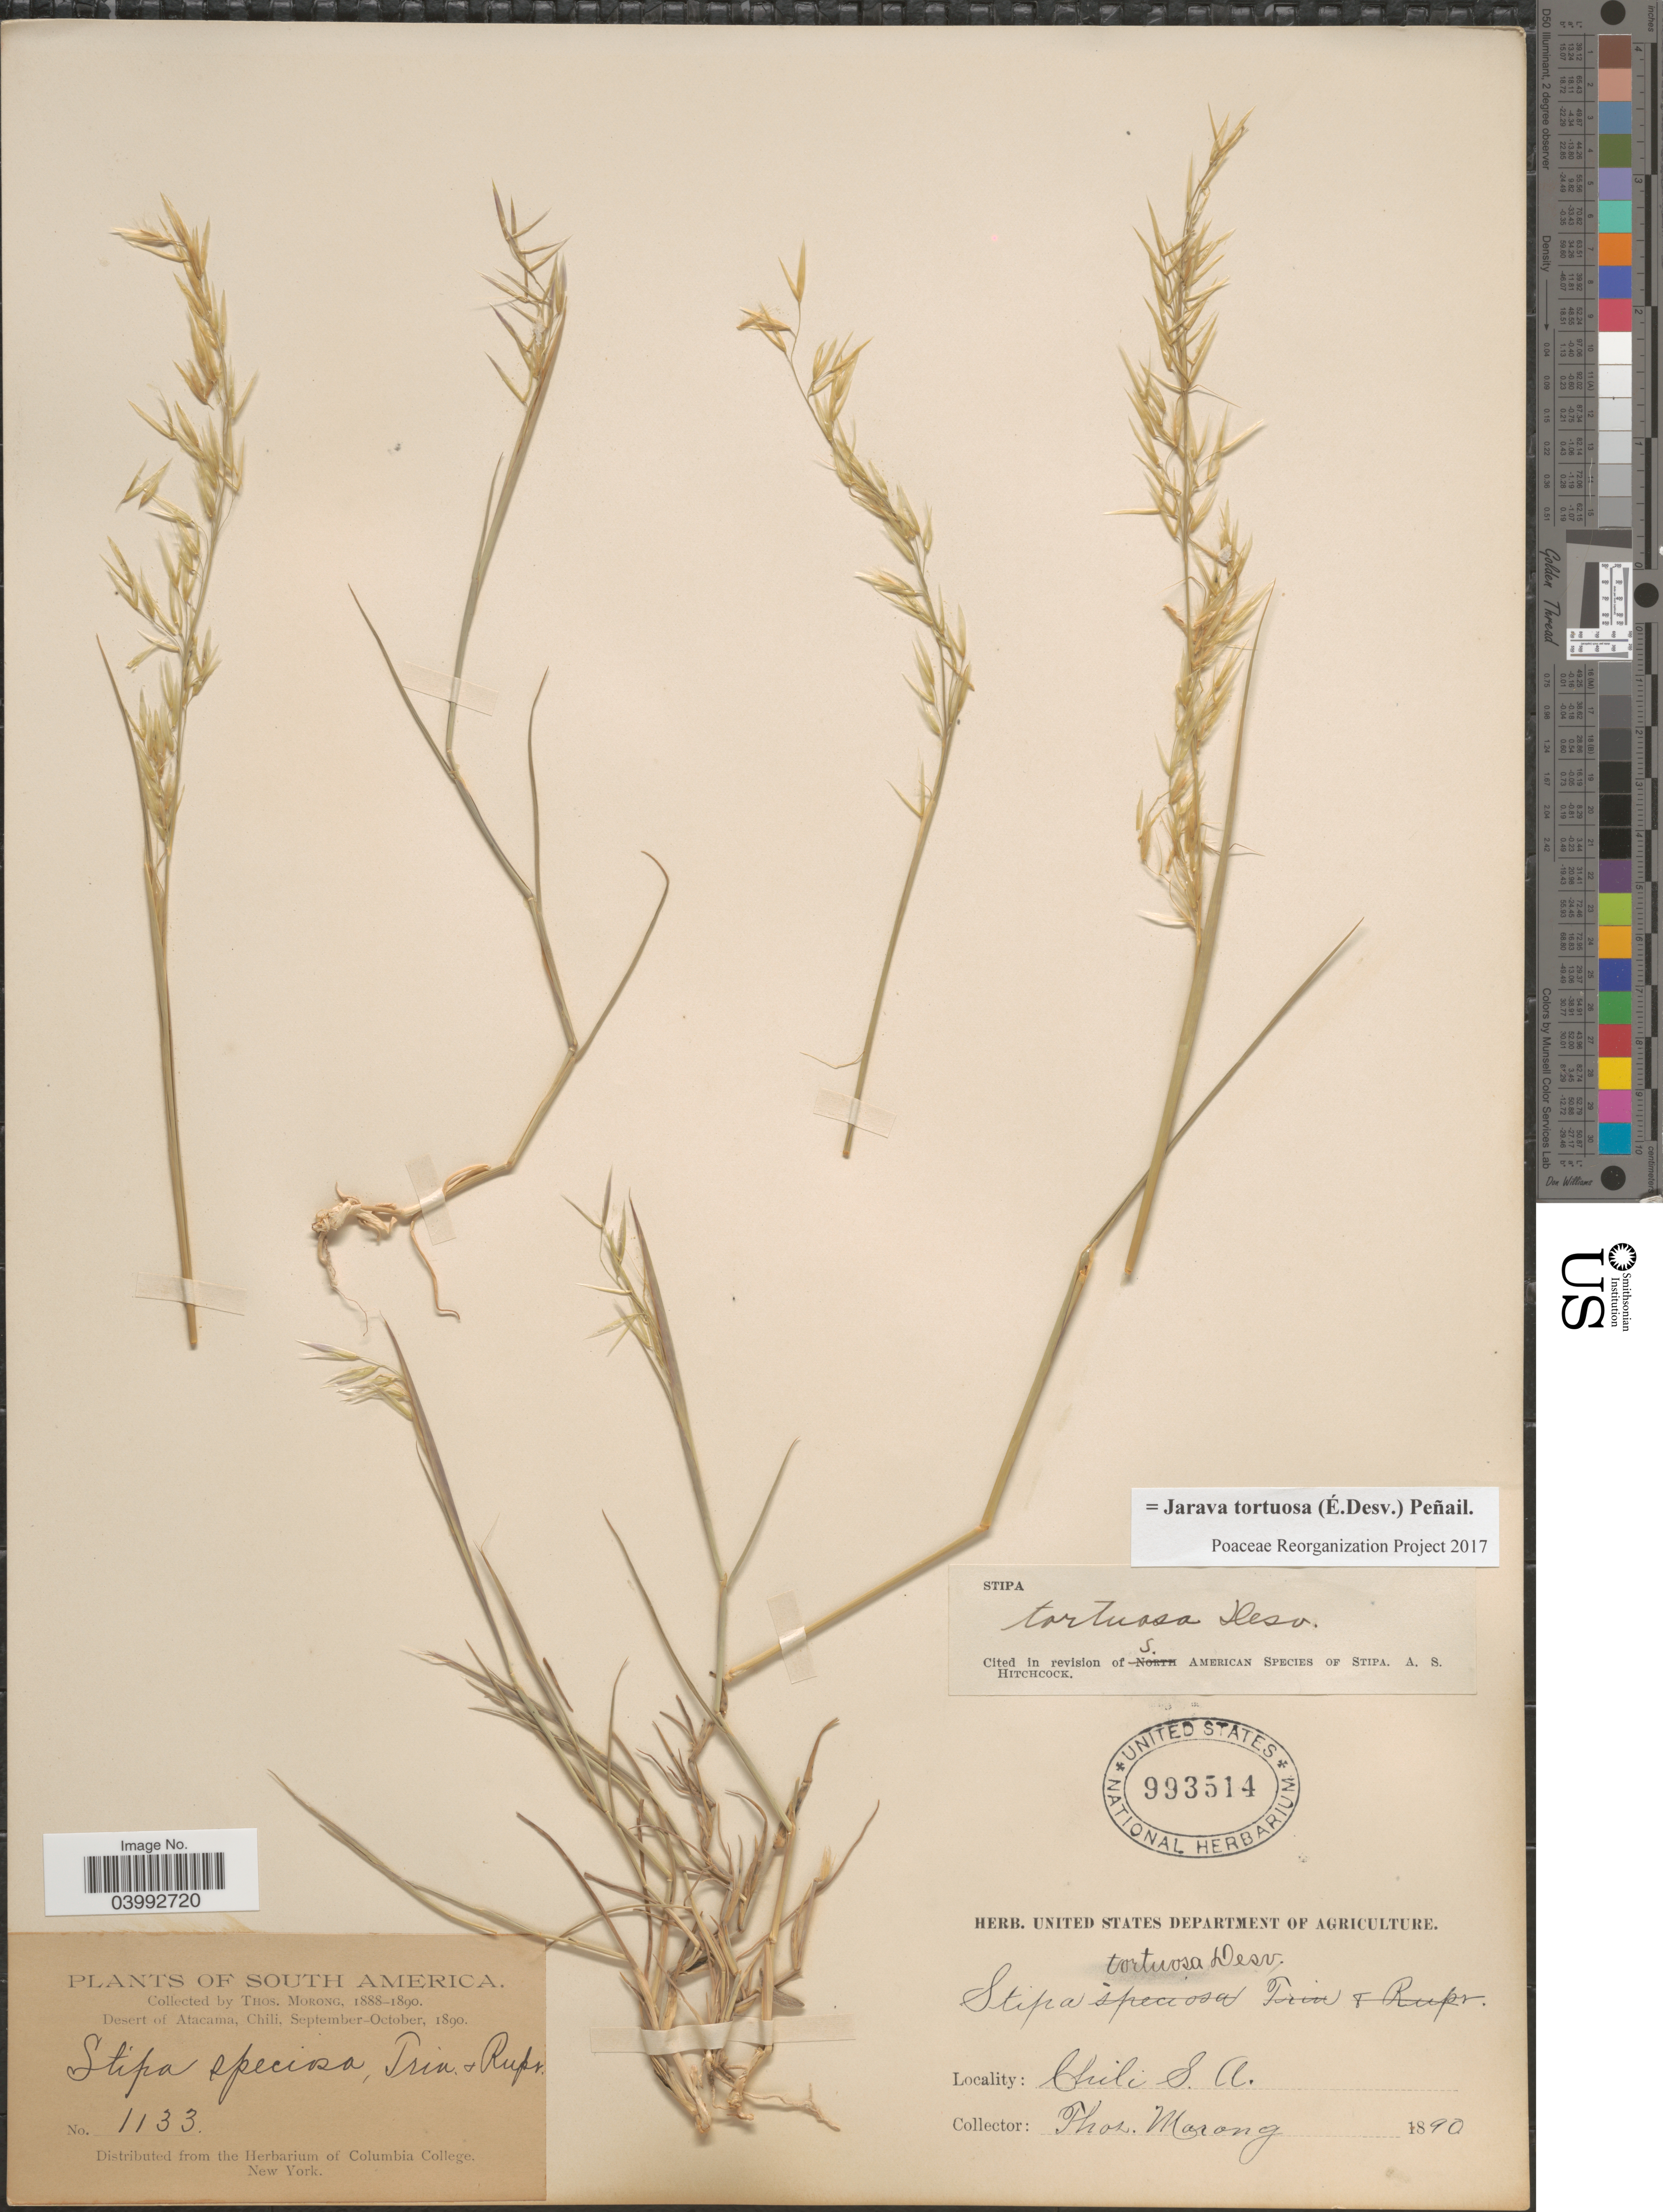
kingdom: Plantae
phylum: Tracheophyta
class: Liliopsida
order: Poales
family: Poaceae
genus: Jarava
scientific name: Jarava tortuosa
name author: (É. Desv.) Peñail.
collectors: ex herb. T. Morong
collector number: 1133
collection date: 1890-09/1890-10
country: Chile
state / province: Atacama (III)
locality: Desert of Atacama.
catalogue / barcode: US 993514